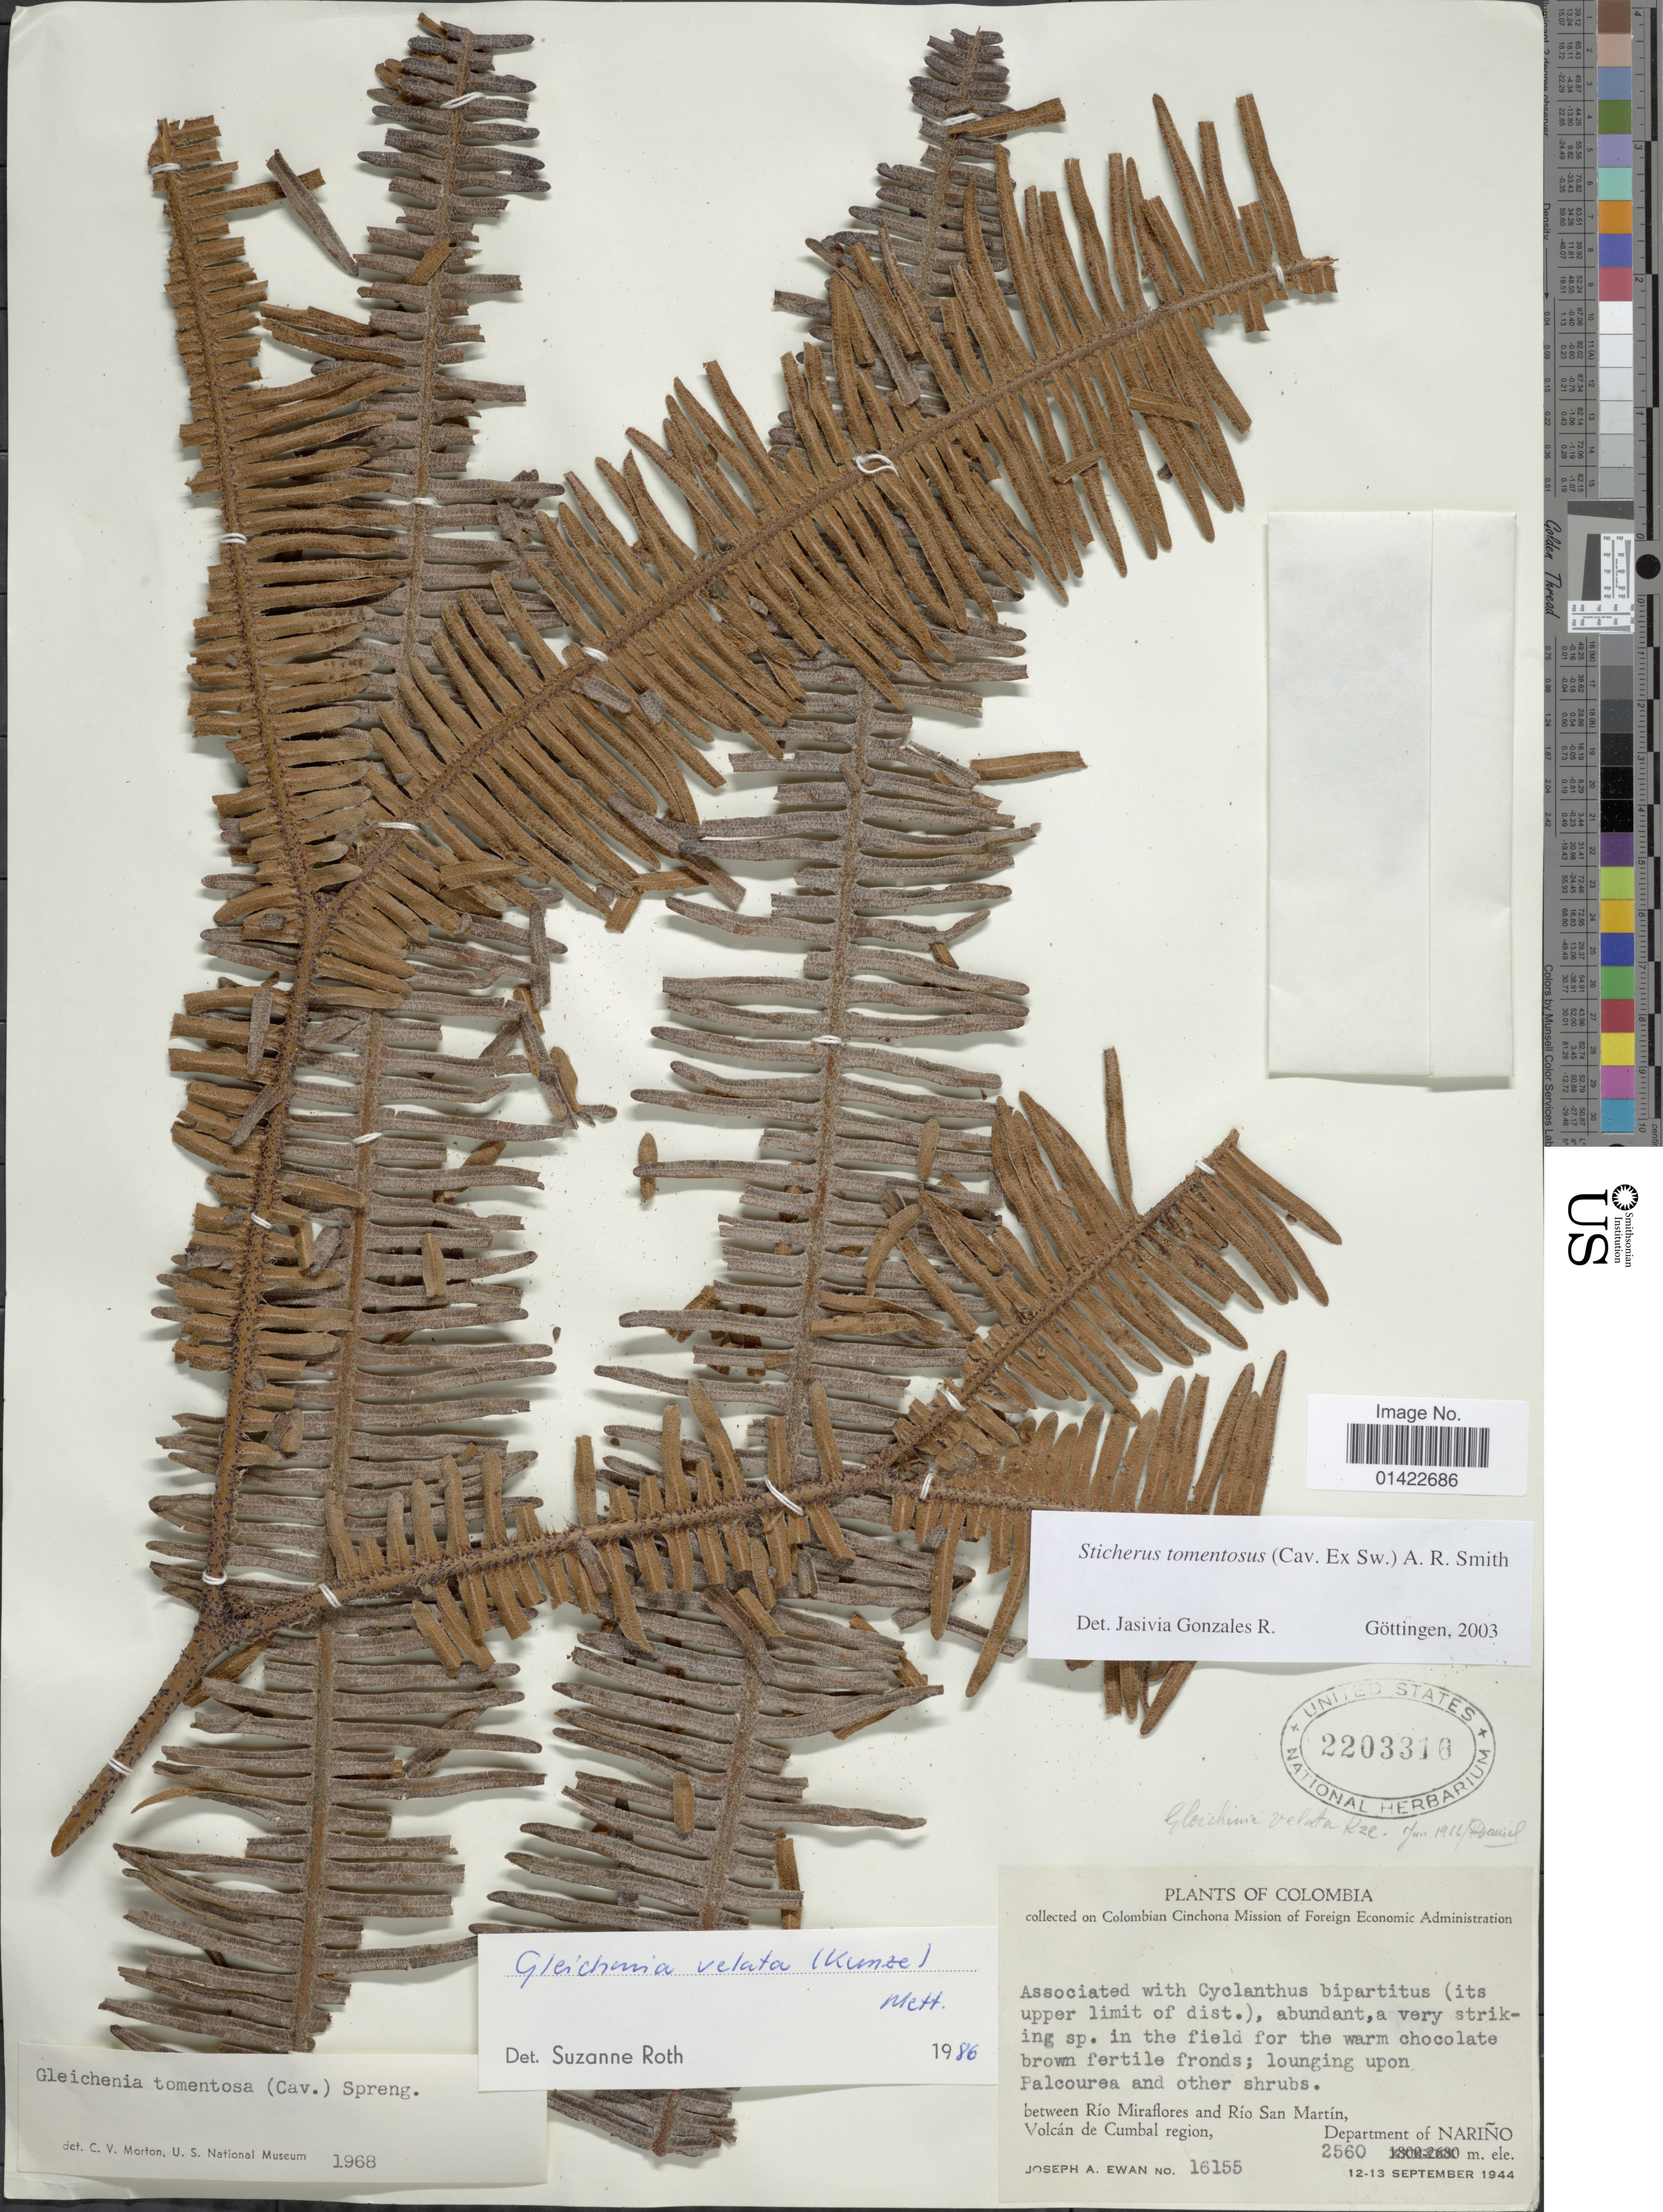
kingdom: Plantae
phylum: Tracheophyta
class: Polypodiopsida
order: Gleicheniales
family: Gleicheniaceae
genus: Sticherus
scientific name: Sticherus tomentosus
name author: (Cav. ex Sw.) A.R. Sm.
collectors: J. A. Ewan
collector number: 16155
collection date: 1944-09-12/1944-09-13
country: Colombia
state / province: Nariño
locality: Between Río Miraflores and Río San Martín, Volcan de Cumval region.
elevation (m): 2560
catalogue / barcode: US 2203316